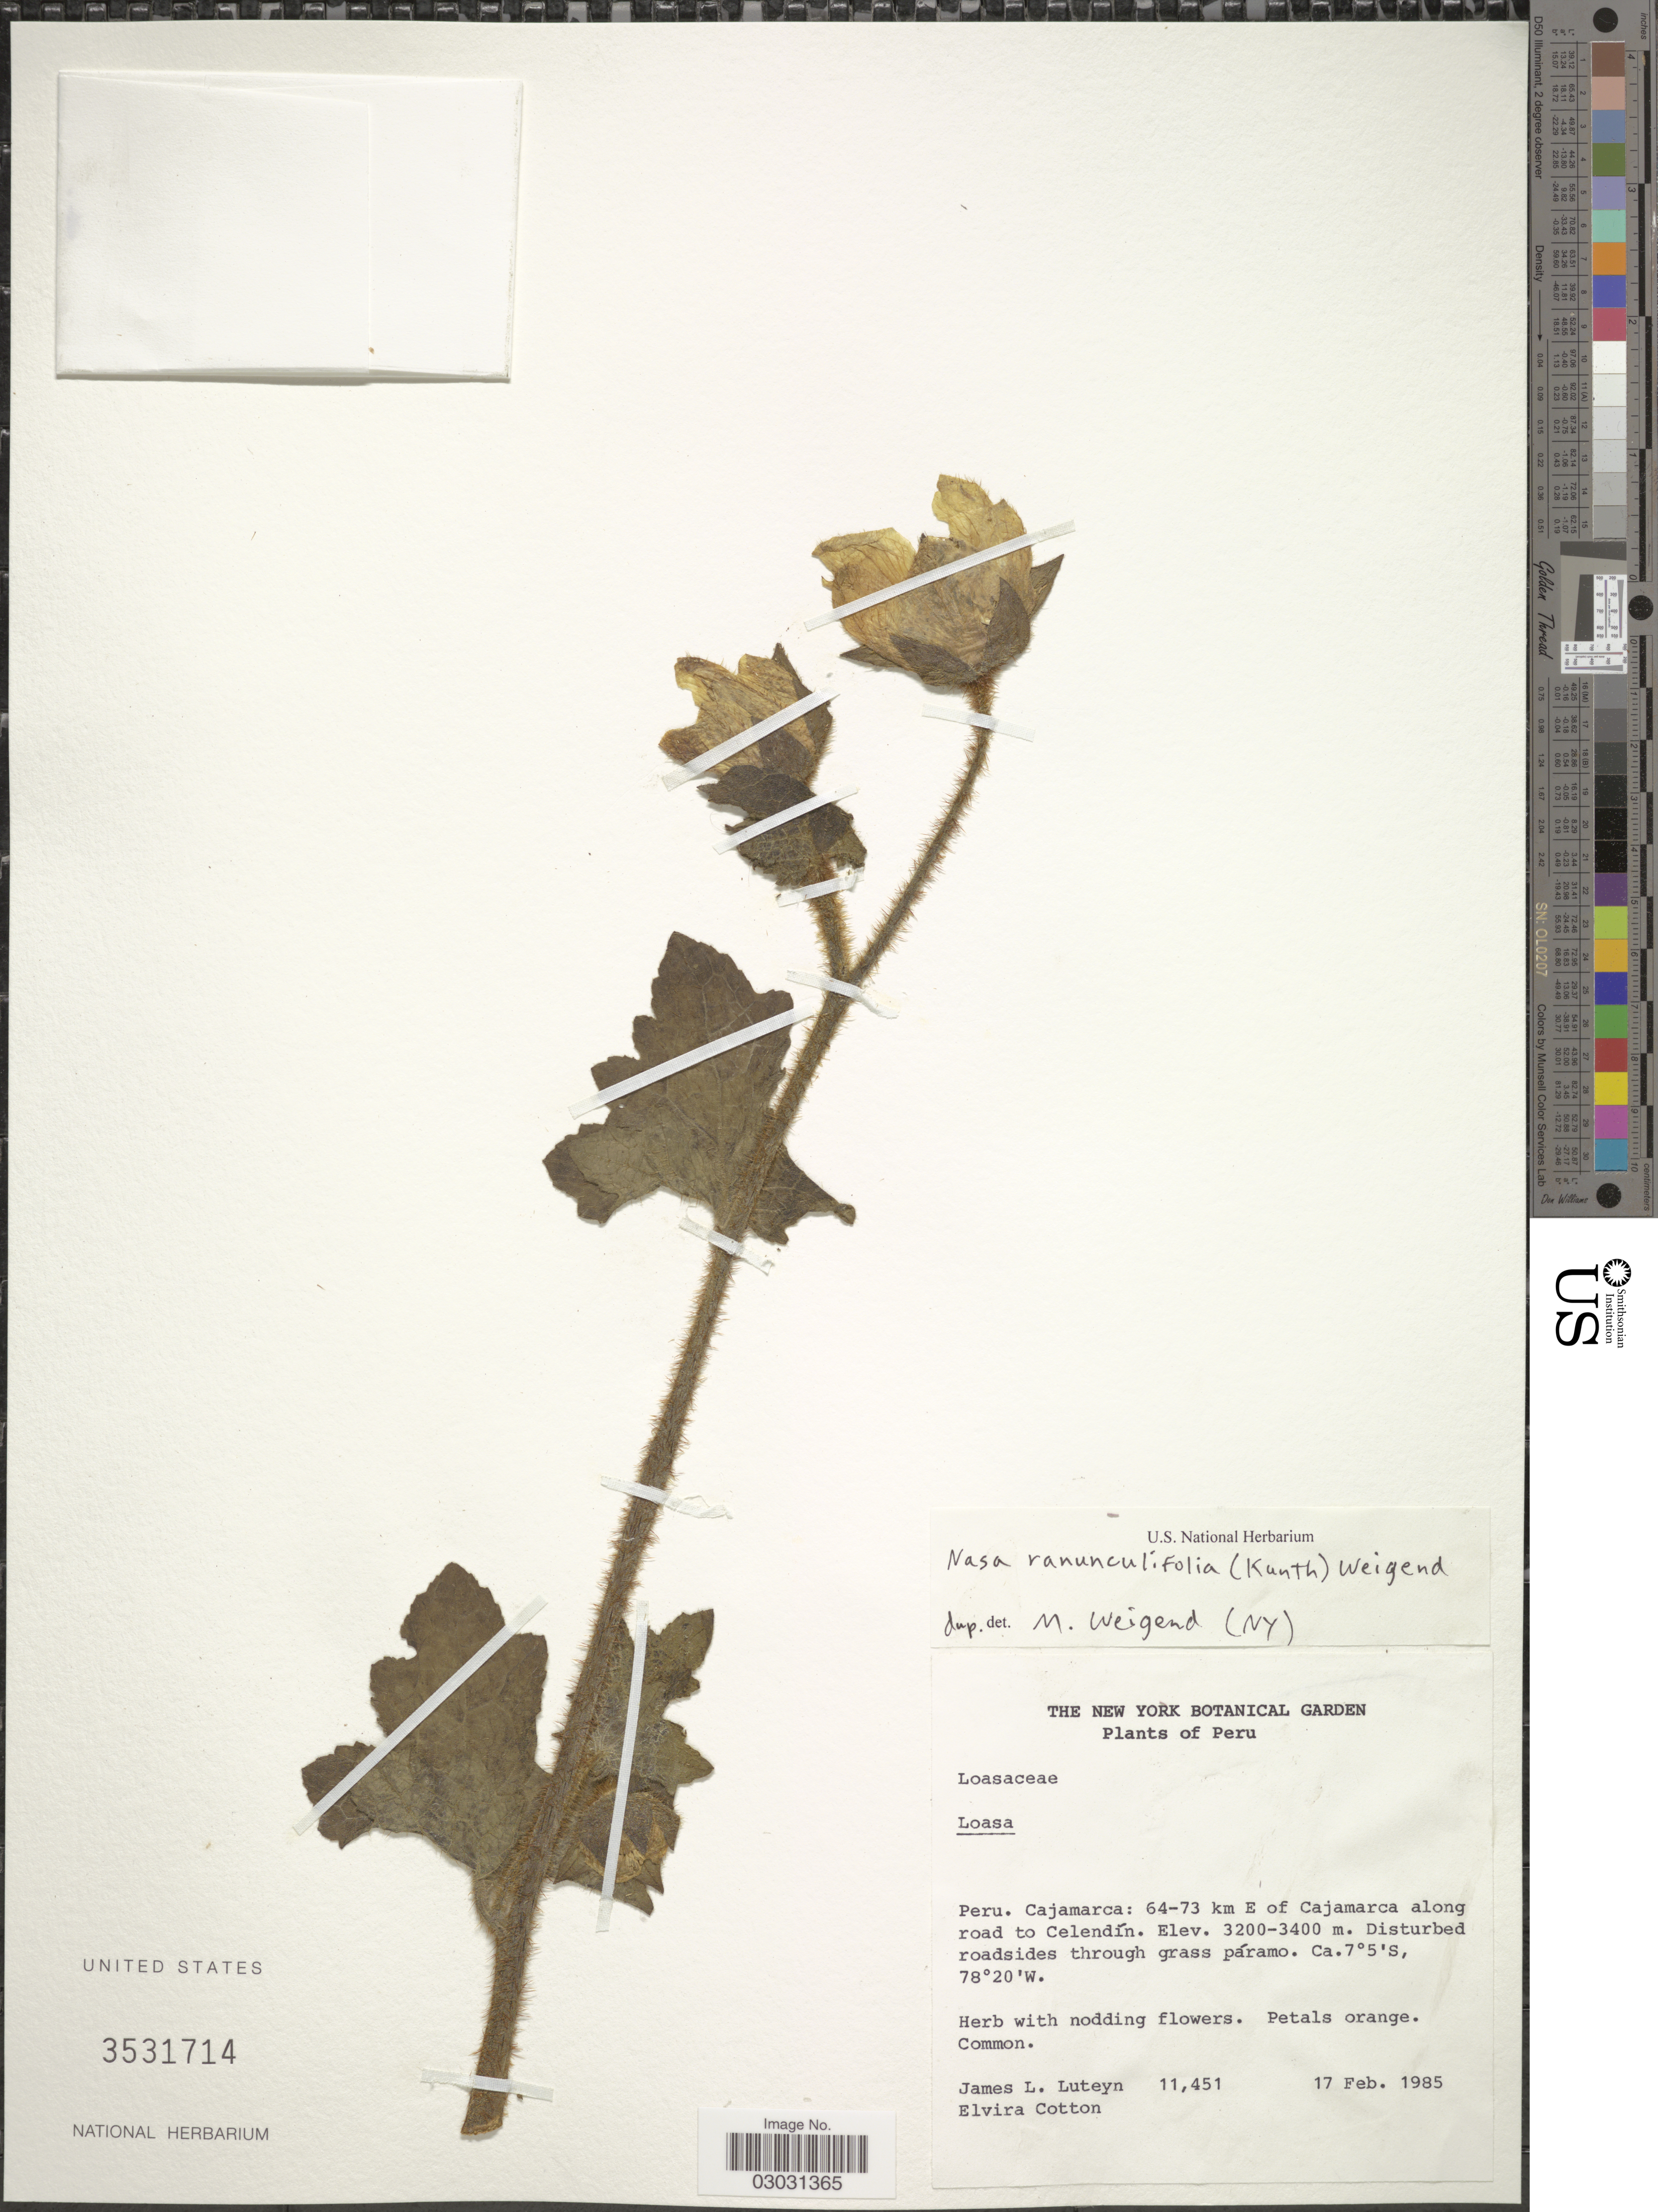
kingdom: Plantae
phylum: Tracheophyta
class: Magnoliopsida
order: Cornales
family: Loasaceae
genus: Nasa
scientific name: Nasa ranunculifolia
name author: (Kunth) Weigend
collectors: J. Luteyn & E. Cotton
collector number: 11451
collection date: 1985-02-17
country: Peru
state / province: Cajamarca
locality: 64-73 km E of Cajamarca along road to Celendín.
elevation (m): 3200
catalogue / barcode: US 3531714